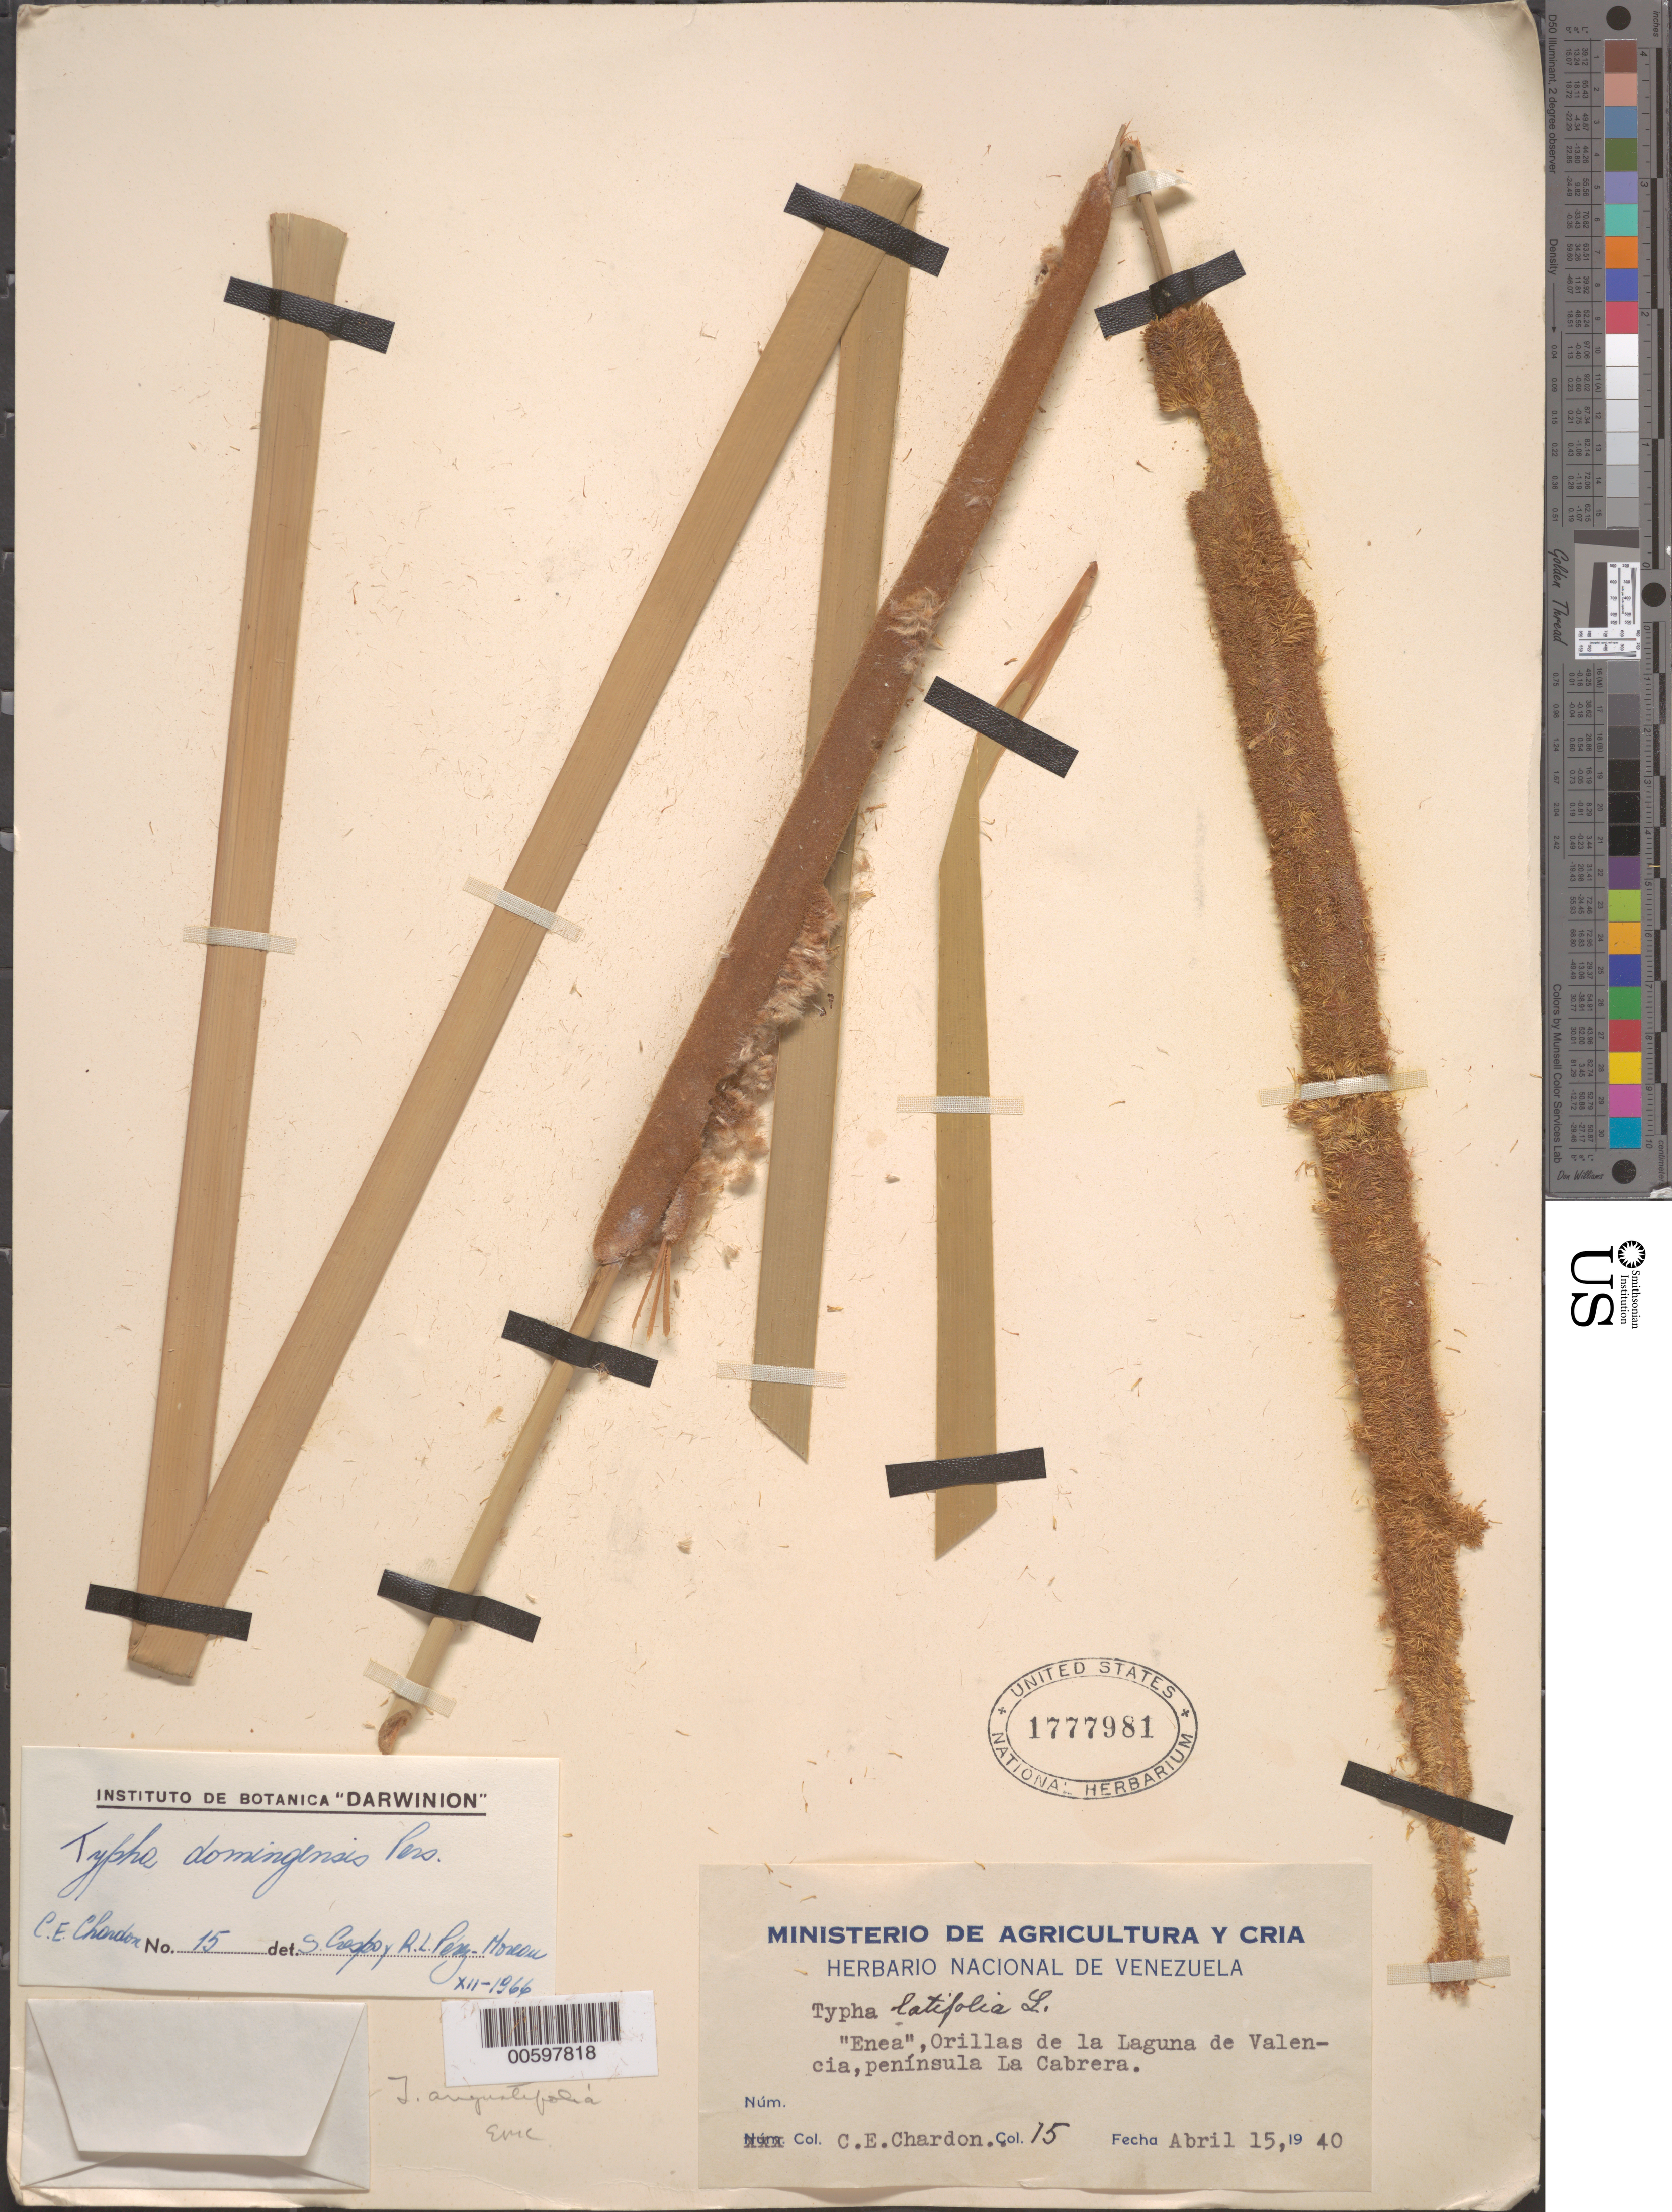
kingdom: Plantae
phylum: Tracheophyta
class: Liliopsida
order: Poales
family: Typhaceae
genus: Typha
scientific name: Typha domingensis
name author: Pers.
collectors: C. E. Chardón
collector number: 15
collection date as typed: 15 Apr 1940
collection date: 1940-04-15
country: Venezuela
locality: La Cabrera, Laguna de Valencia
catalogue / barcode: US 1777981